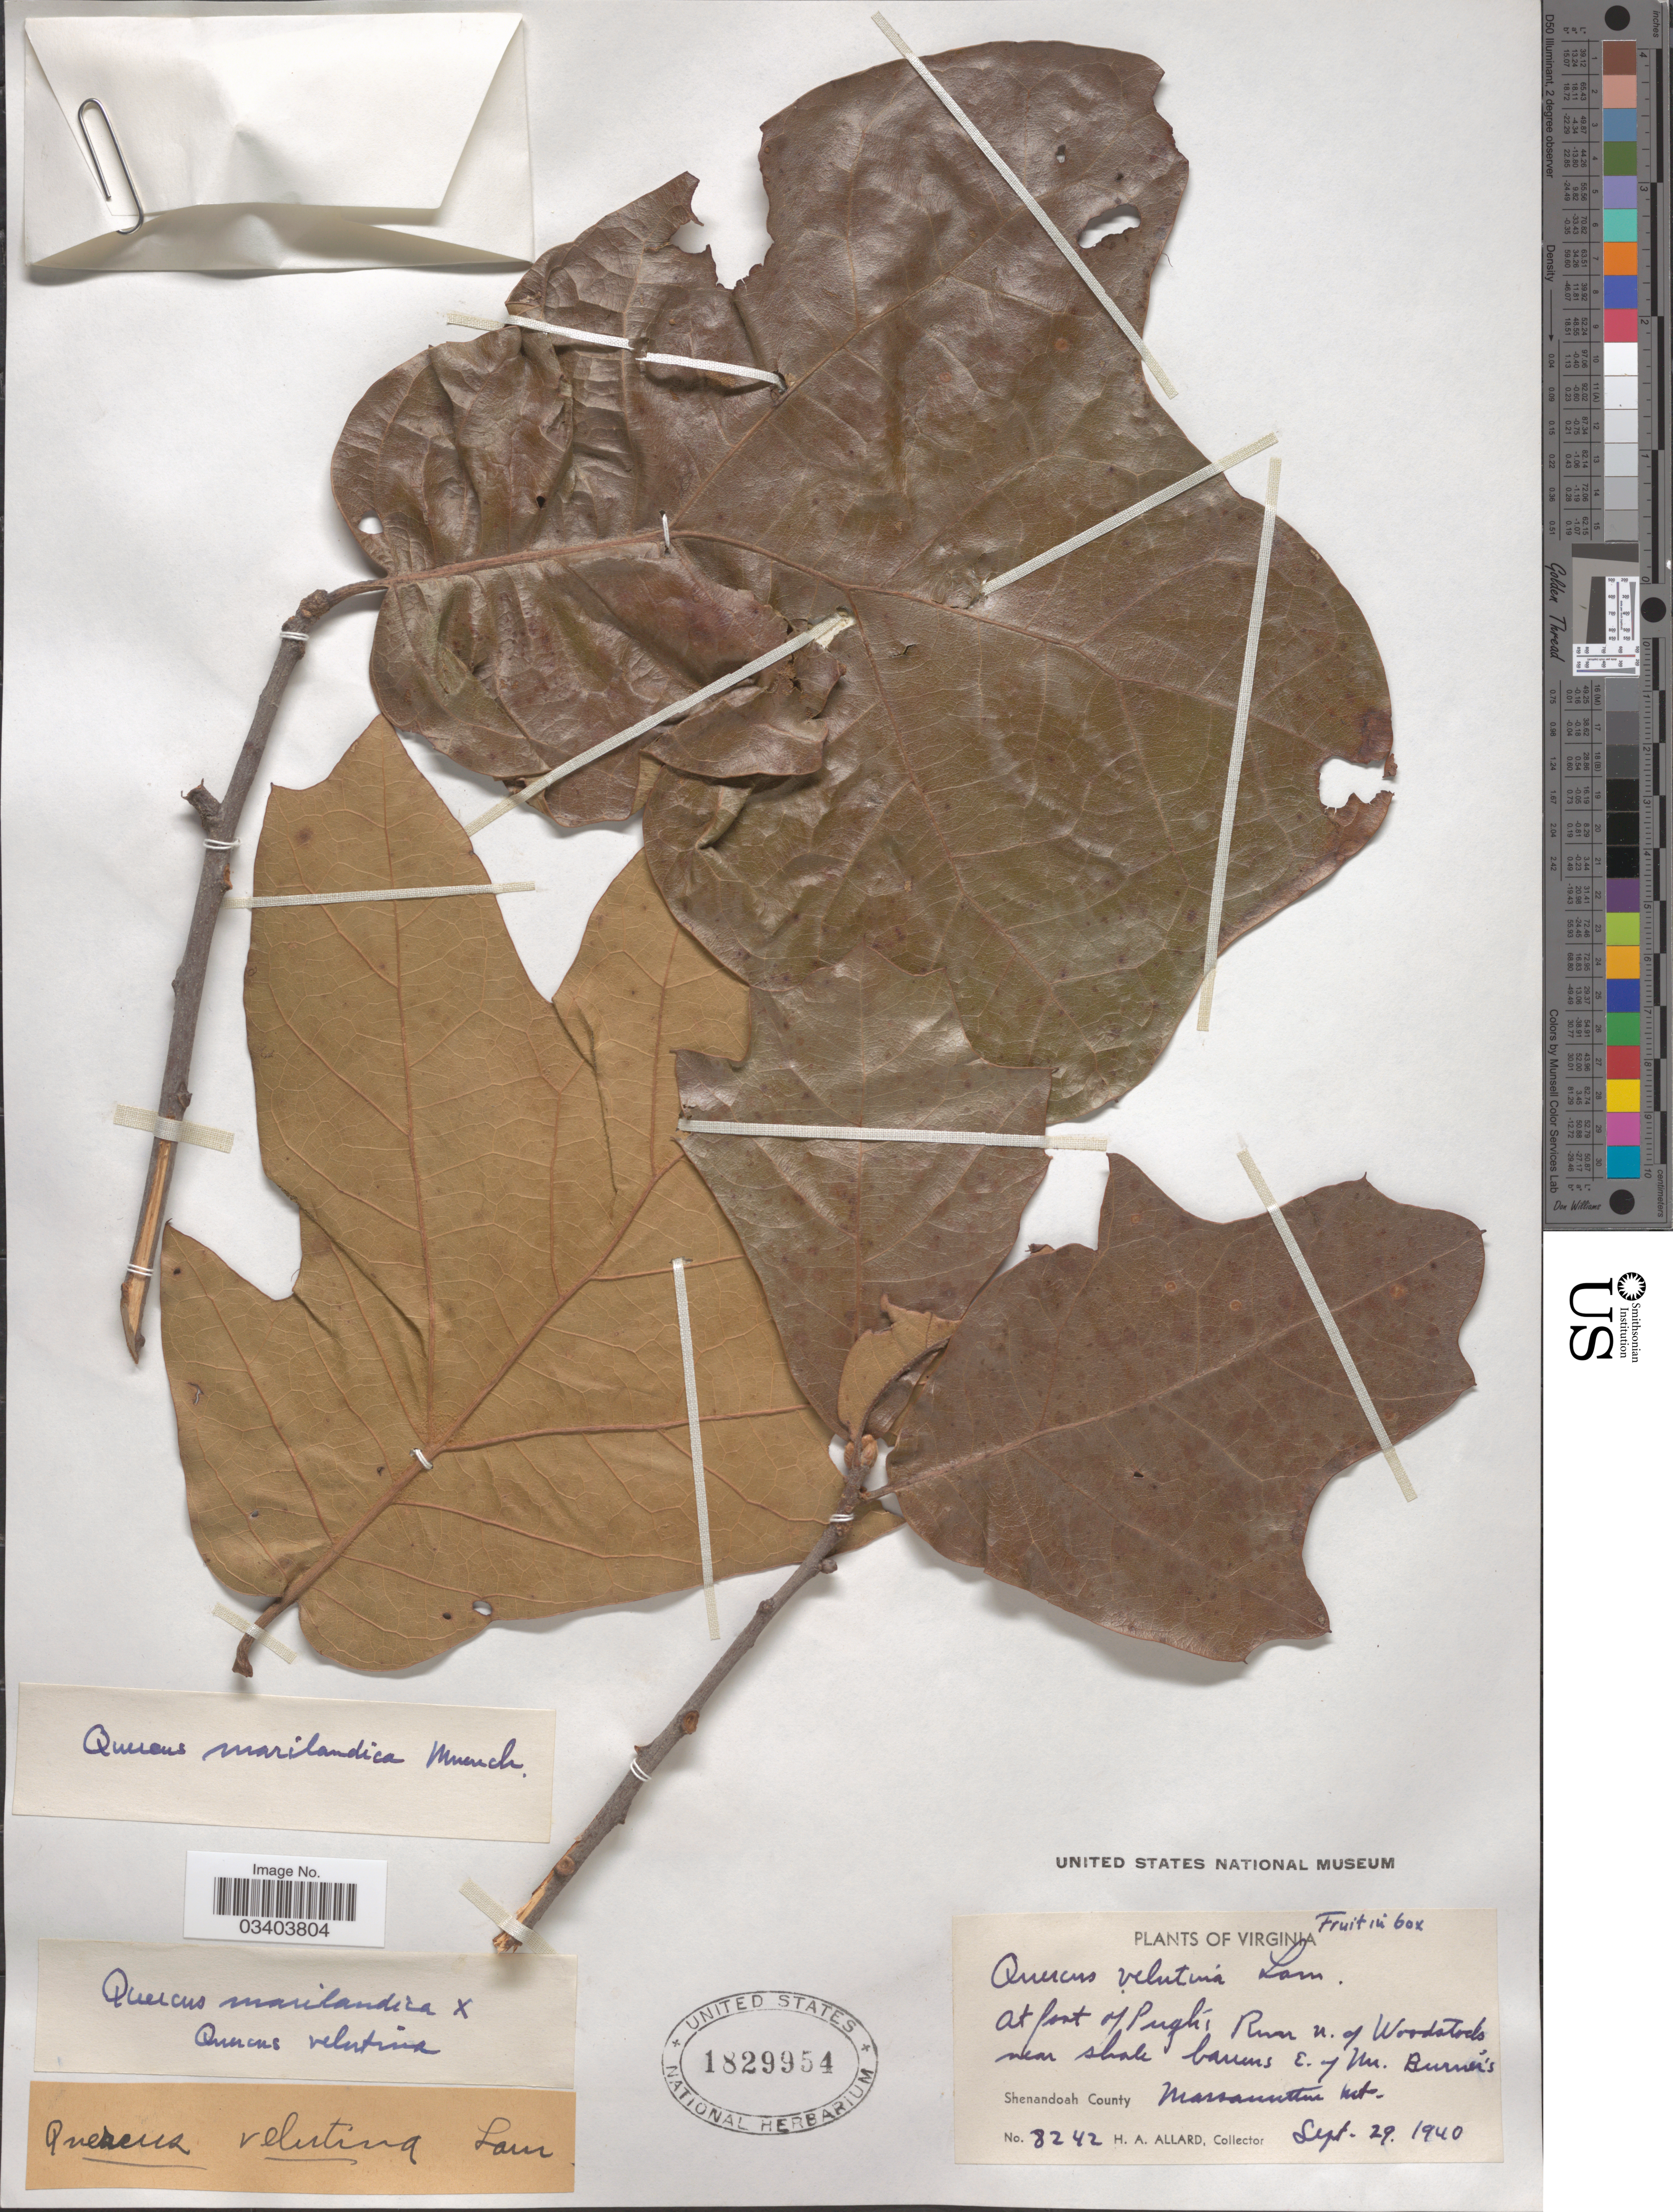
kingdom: Plantae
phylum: Tracheophyta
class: Magnoliopsida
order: Fagales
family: Fagaceae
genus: Quercus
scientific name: Quercus x bushii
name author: Sarg.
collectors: H. A. Allard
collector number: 8242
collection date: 1940-09-29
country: United States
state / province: Virginia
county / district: Shenandoah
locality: At foot of Pugh's Run n. of Woodstock, near shale barrens E. of Mr. Burner's Massanutten Mt. Shenandoah County.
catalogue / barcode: US 1829954